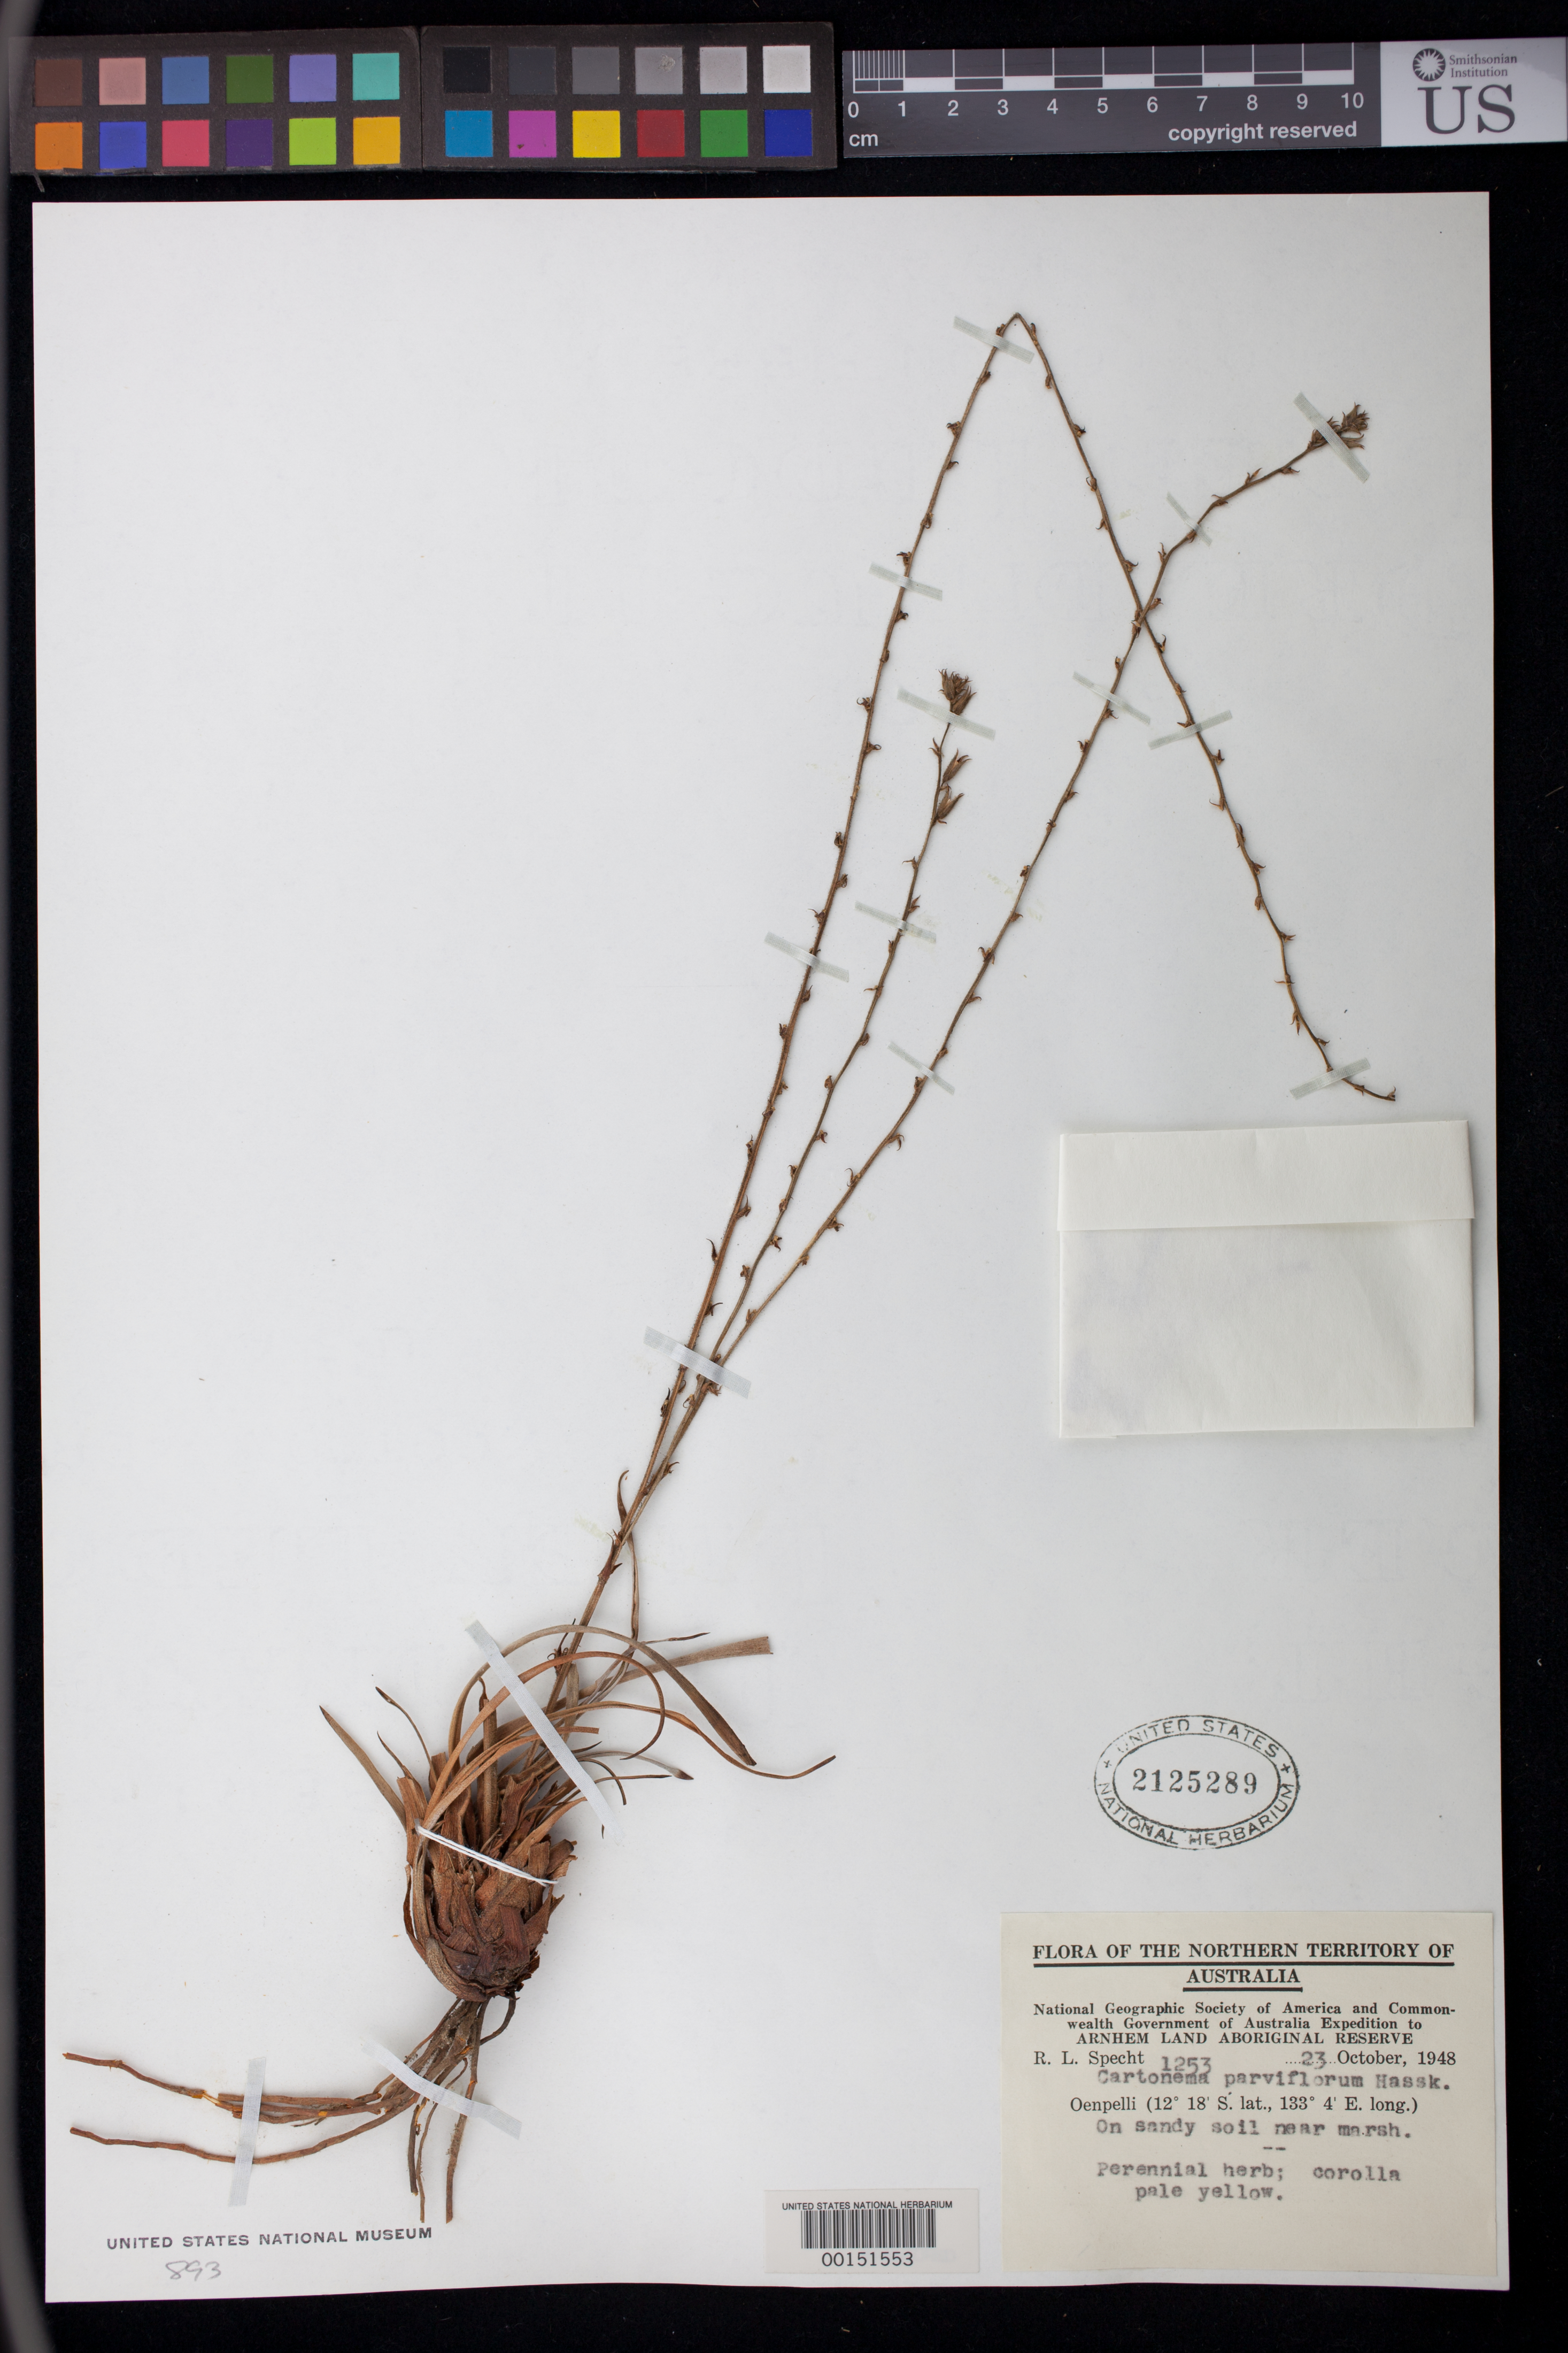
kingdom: Plantae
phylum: Tracheophyta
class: Liliopsida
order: Commelinales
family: Commelinaceae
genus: Cartonema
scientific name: Cartonema sp.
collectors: R. L. Specht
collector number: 1253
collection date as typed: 23 Oct 1948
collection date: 1948-10-23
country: Australia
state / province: Northern Territory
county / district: West Arnhem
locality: Oenpelli; arnhem land aboriginal reserve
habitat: On sandy soil near marsh.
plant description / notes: Perennial herb; corolla pale yellow.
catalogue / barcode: US 2125289